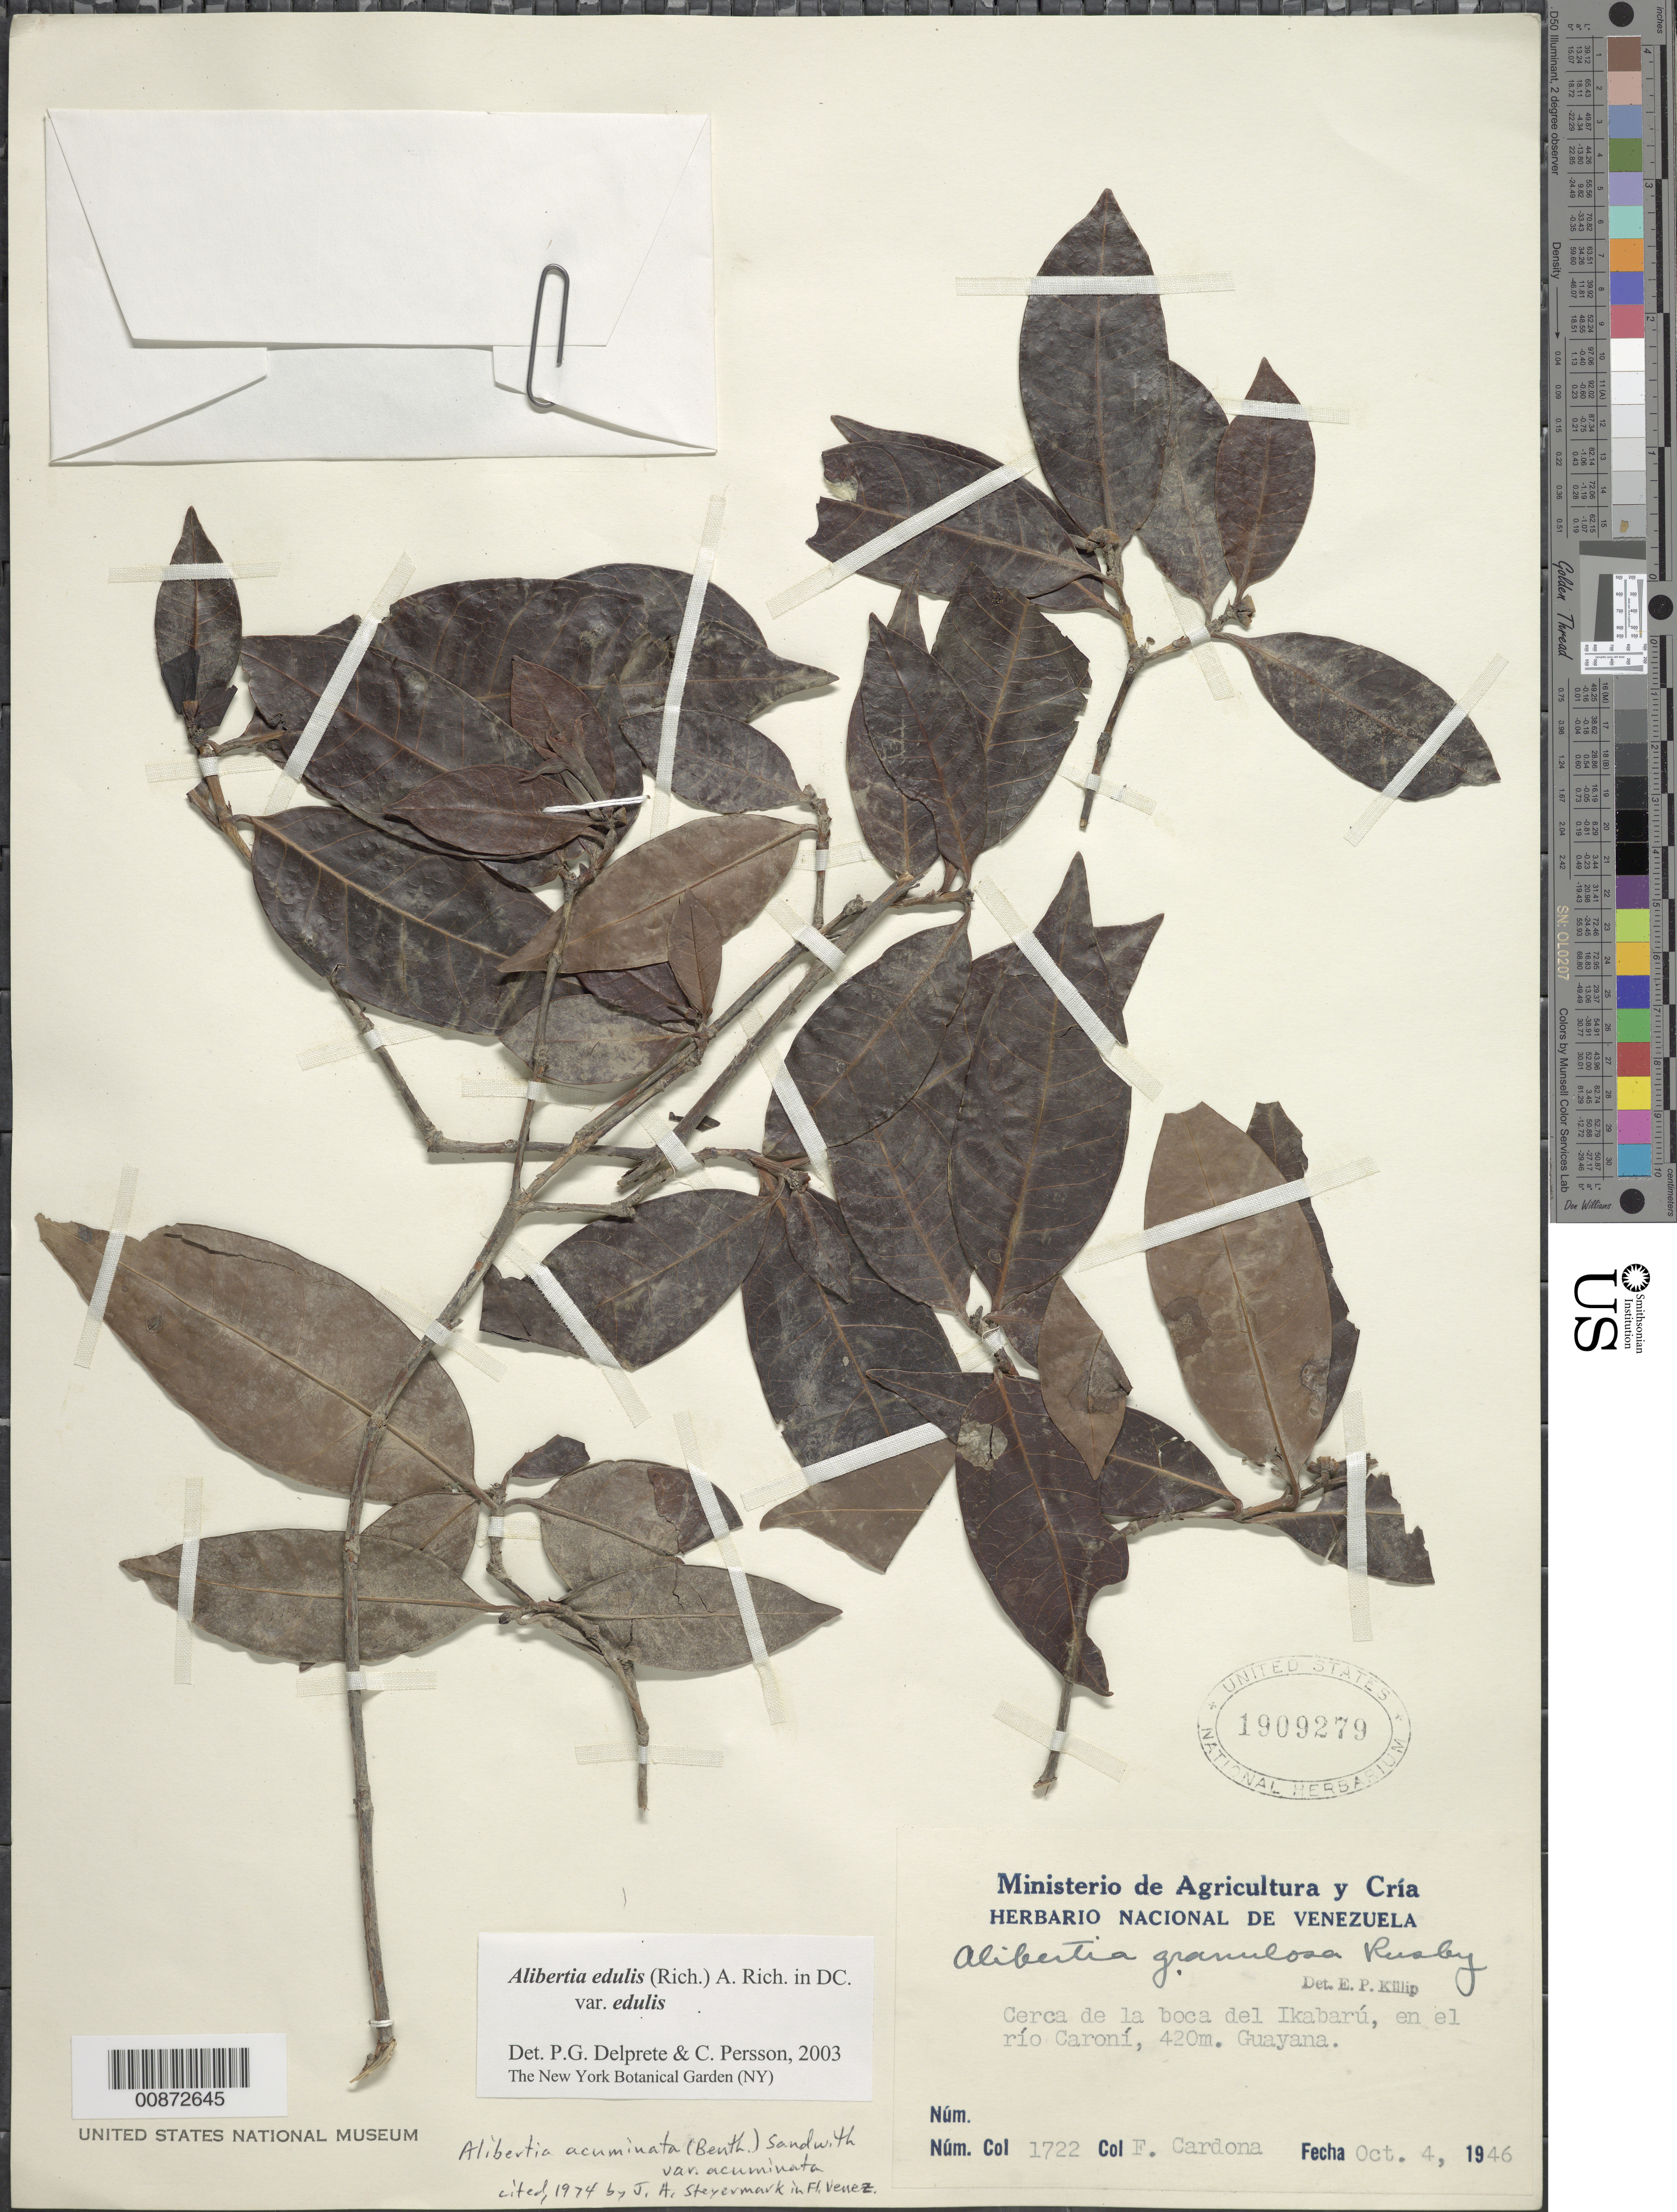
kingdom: Plantae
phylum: Tracheophyta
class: Magnoliopsida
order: Gentianales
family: Rubiaceae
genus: Alibertia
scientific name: Alibertia edulis var. edulis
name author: (Rich.) A. Rich. ex DC.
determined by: Delprete, P. G.; Persson, C. H.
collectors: F. Cardona Puig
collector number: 1722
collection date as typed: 4-Oct-46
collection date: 1946-10-04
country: Venezuela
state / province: Bolívar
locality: Río Caroní, Ikabarú (Guayana)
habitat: Cerca la boca del Ikabarú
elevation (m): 420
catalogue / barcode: US 1909279